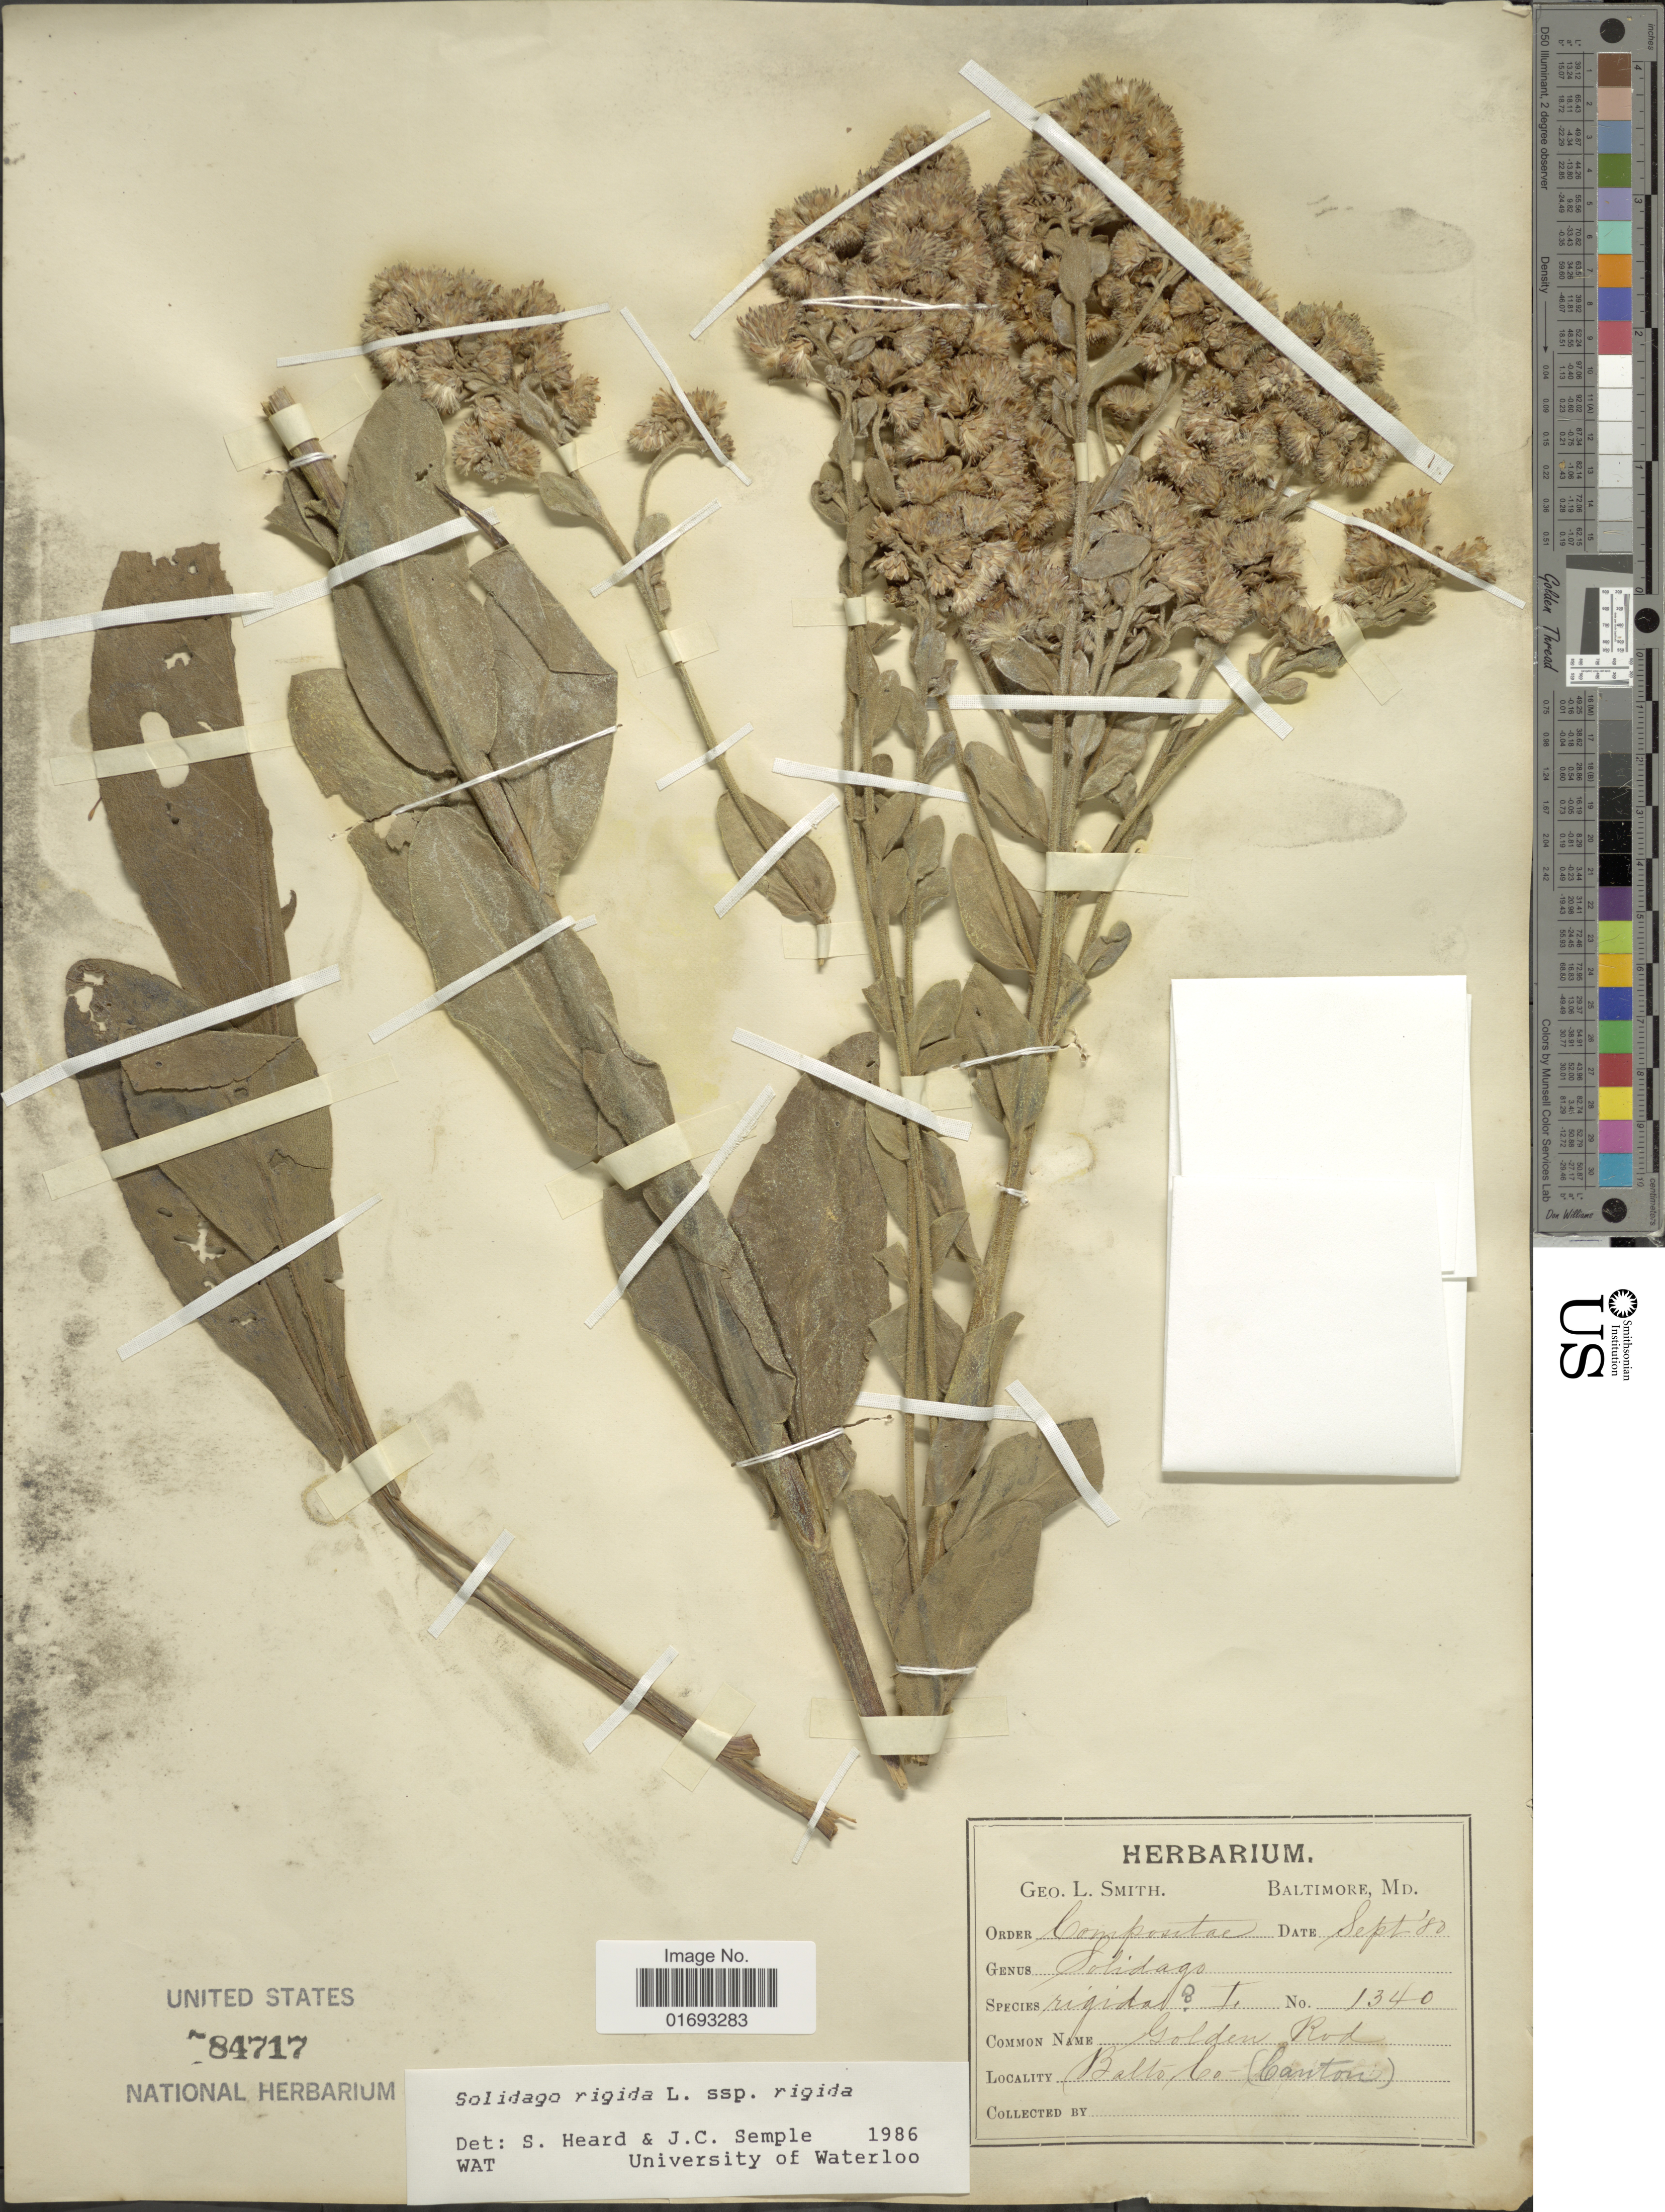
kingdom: Plantae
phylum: Tracheophyta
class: Magnoliopsida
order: Asterales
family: Asteraceae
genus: Oligoneuron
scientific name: Oligoneuron rigidum var. rigidum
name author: (L.) Small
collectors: Geo. L. Smith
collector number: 1340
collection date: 1880-09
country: United States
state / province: Maryland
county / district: Baltimore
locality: Balto Co., (Canton)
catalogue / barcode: US 784717